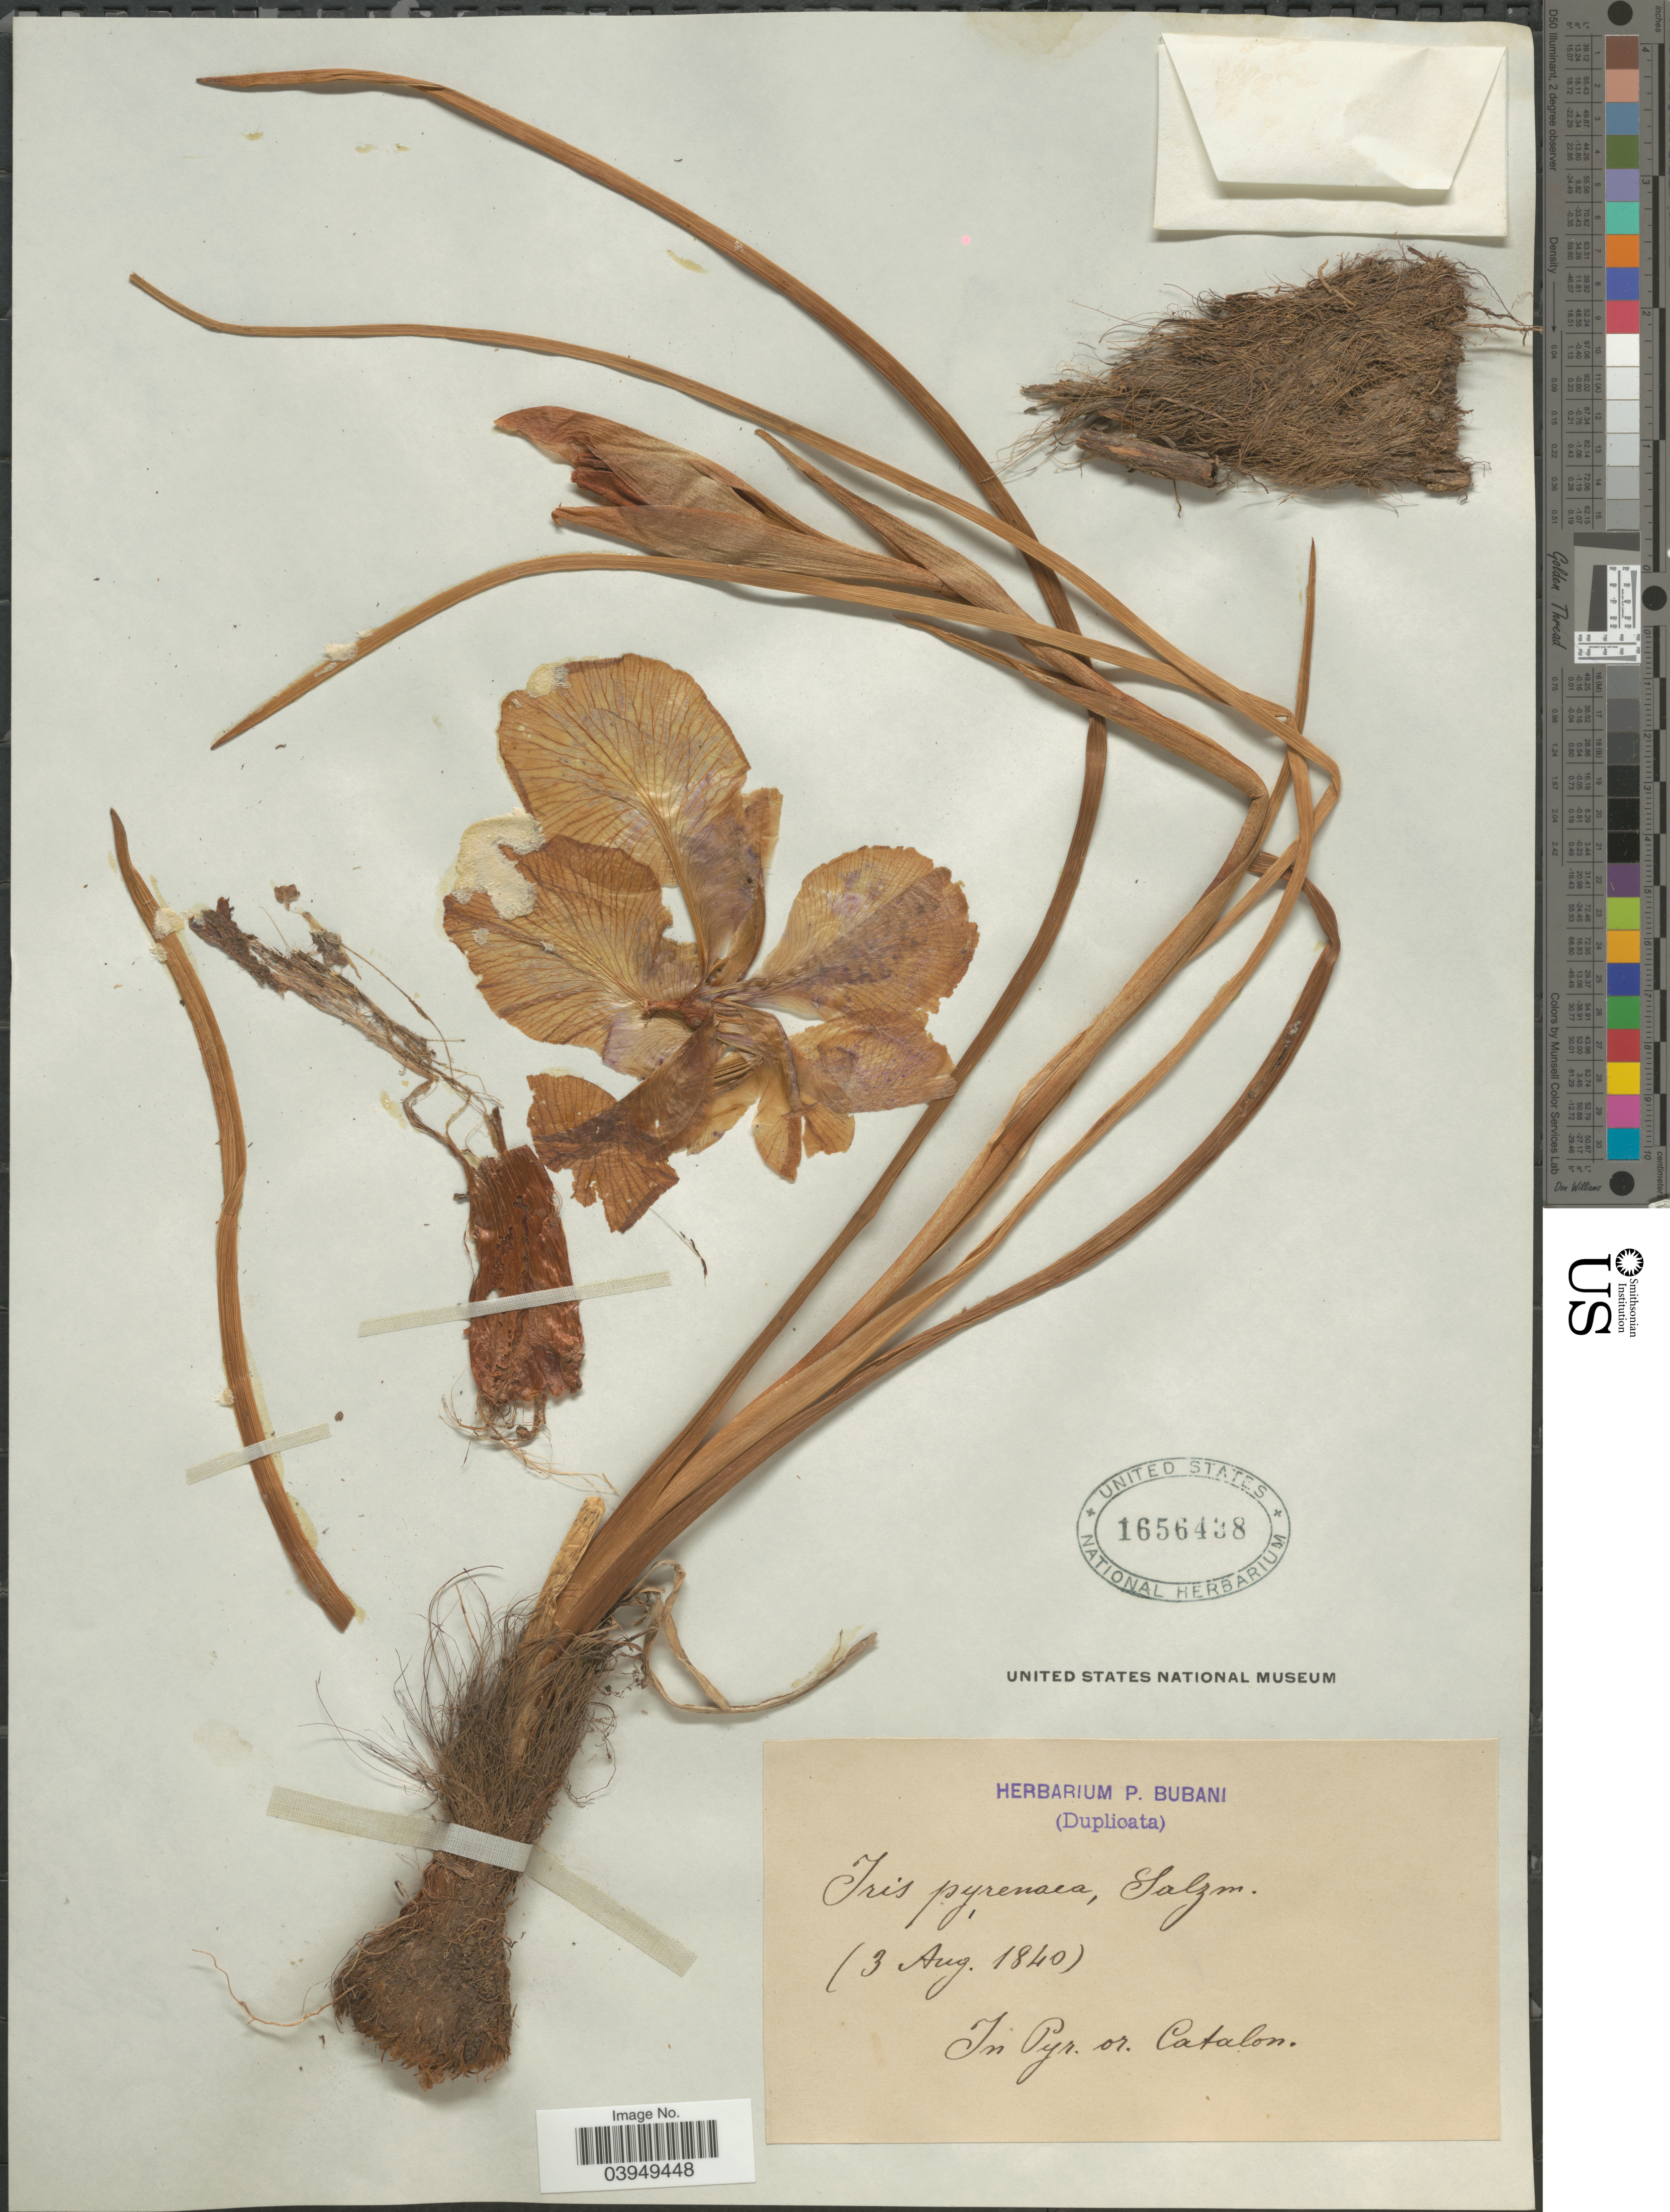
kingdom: Plantae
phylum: Tracheophyta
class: Liliopsida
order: Asparagales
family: Iridaceae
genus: Iris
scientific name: Iris pyrenaica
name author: L.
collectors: ex herb. P. Bubani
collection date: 1840-08-03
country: Spain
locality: In Pyr. or Catalon.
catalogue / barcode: US 1656438